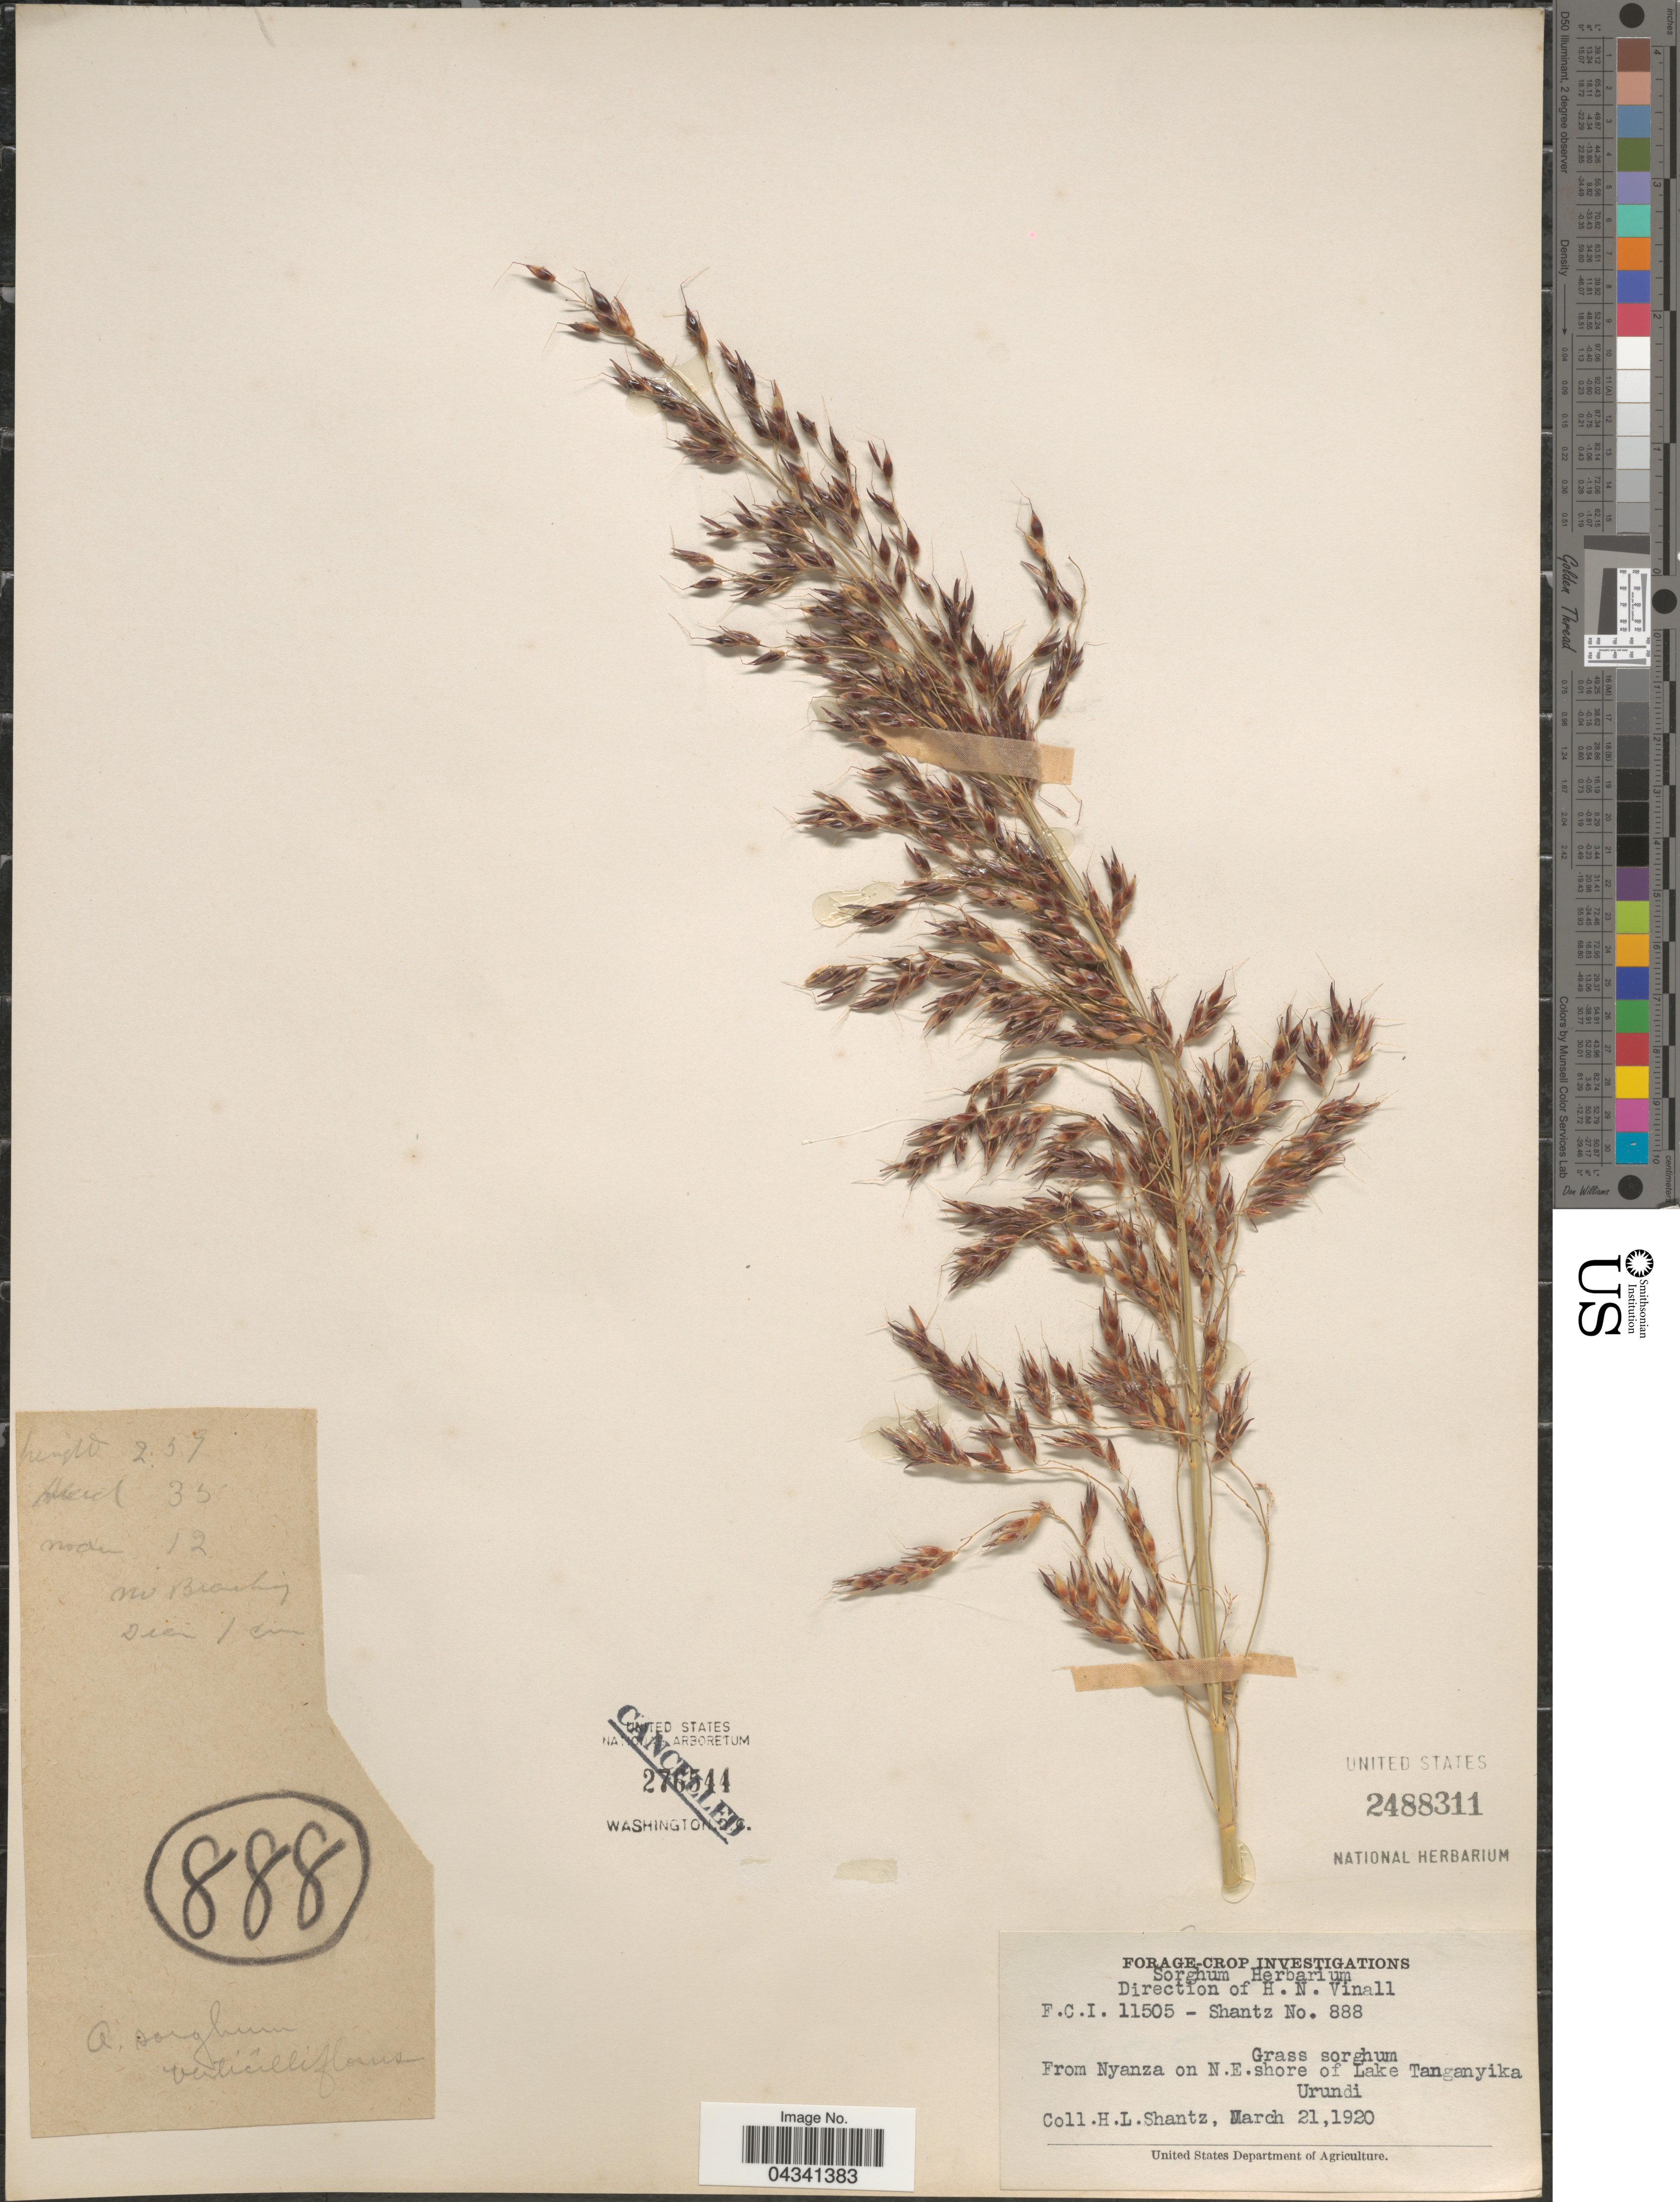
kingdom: Plantae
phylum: Tracheophyta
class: Liliopsida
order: Poales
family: Poaceae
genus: Sorghum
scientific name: Sorghum arundinaceum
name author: (Desv.) Stapf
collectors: H. Shantz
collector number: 888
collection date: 1920-03-21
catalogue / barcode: US 2488311